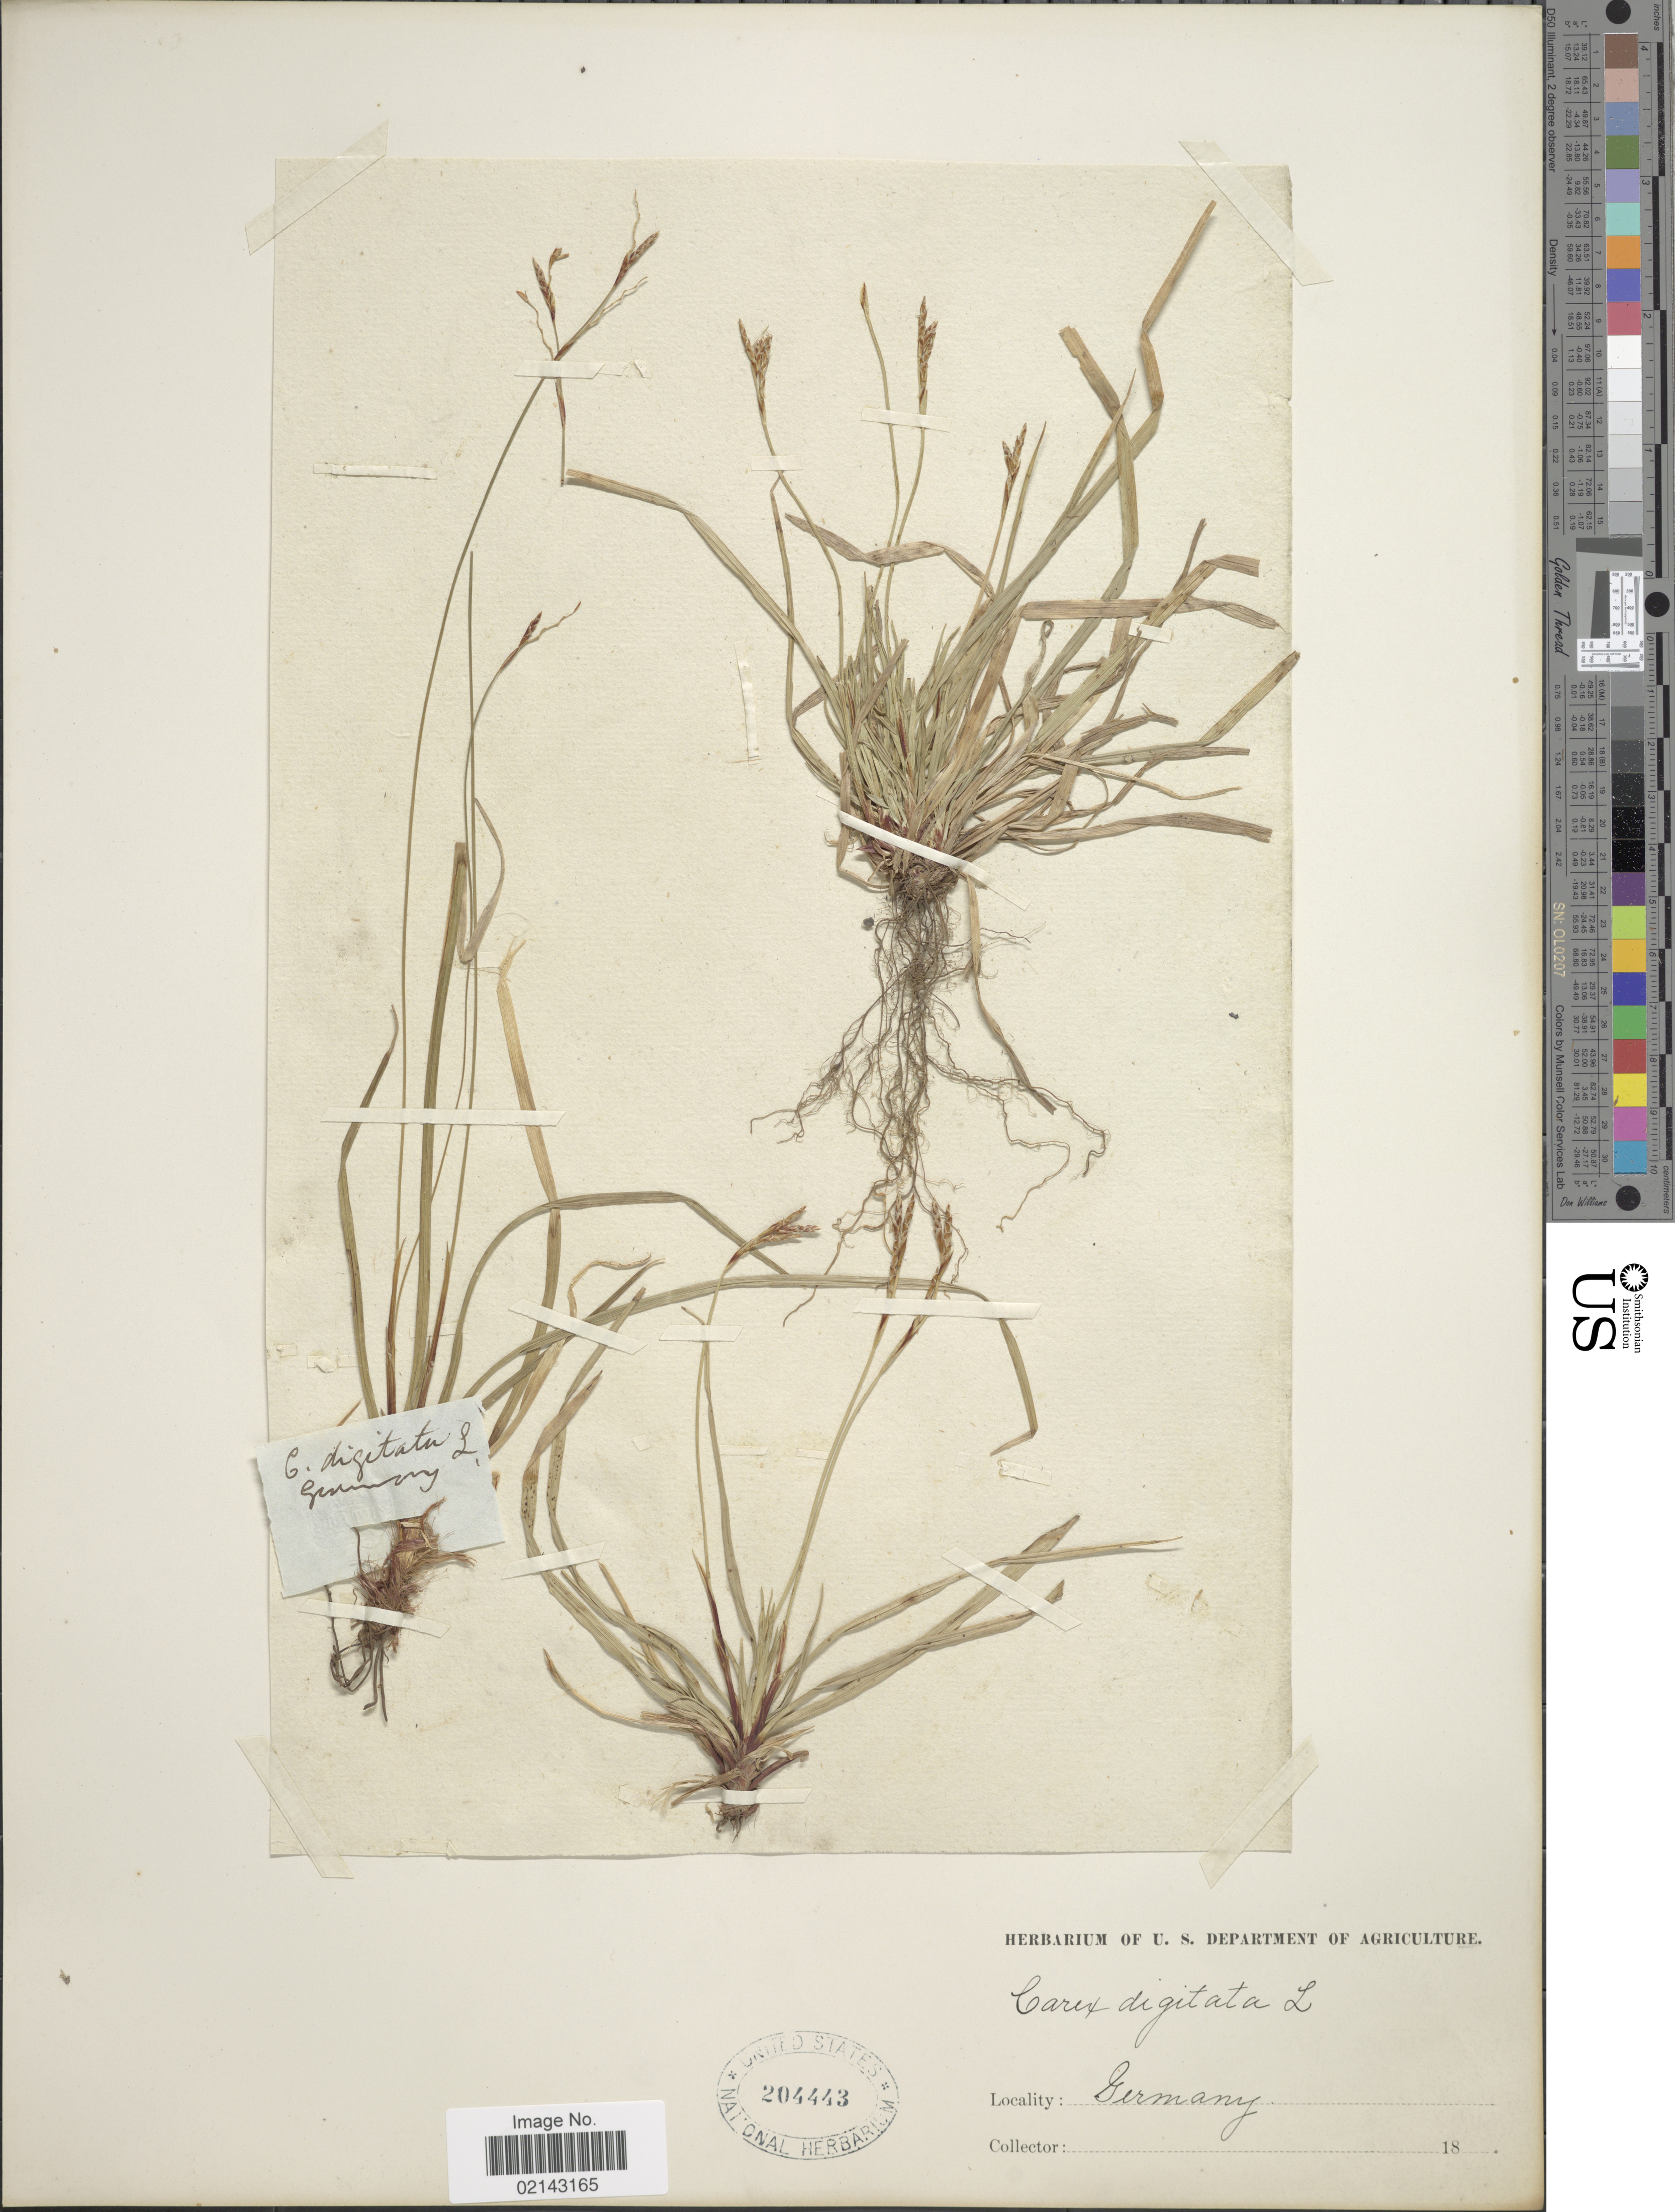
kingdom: Plantae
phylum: Tracheophyta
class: Liliopsida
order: Poales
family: Cyperaceae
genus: Carex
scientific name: Carex digitata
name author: L.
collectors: ex herb. U. S. Department of Agriculture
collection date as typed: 18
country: Germany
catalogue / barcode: US 204443